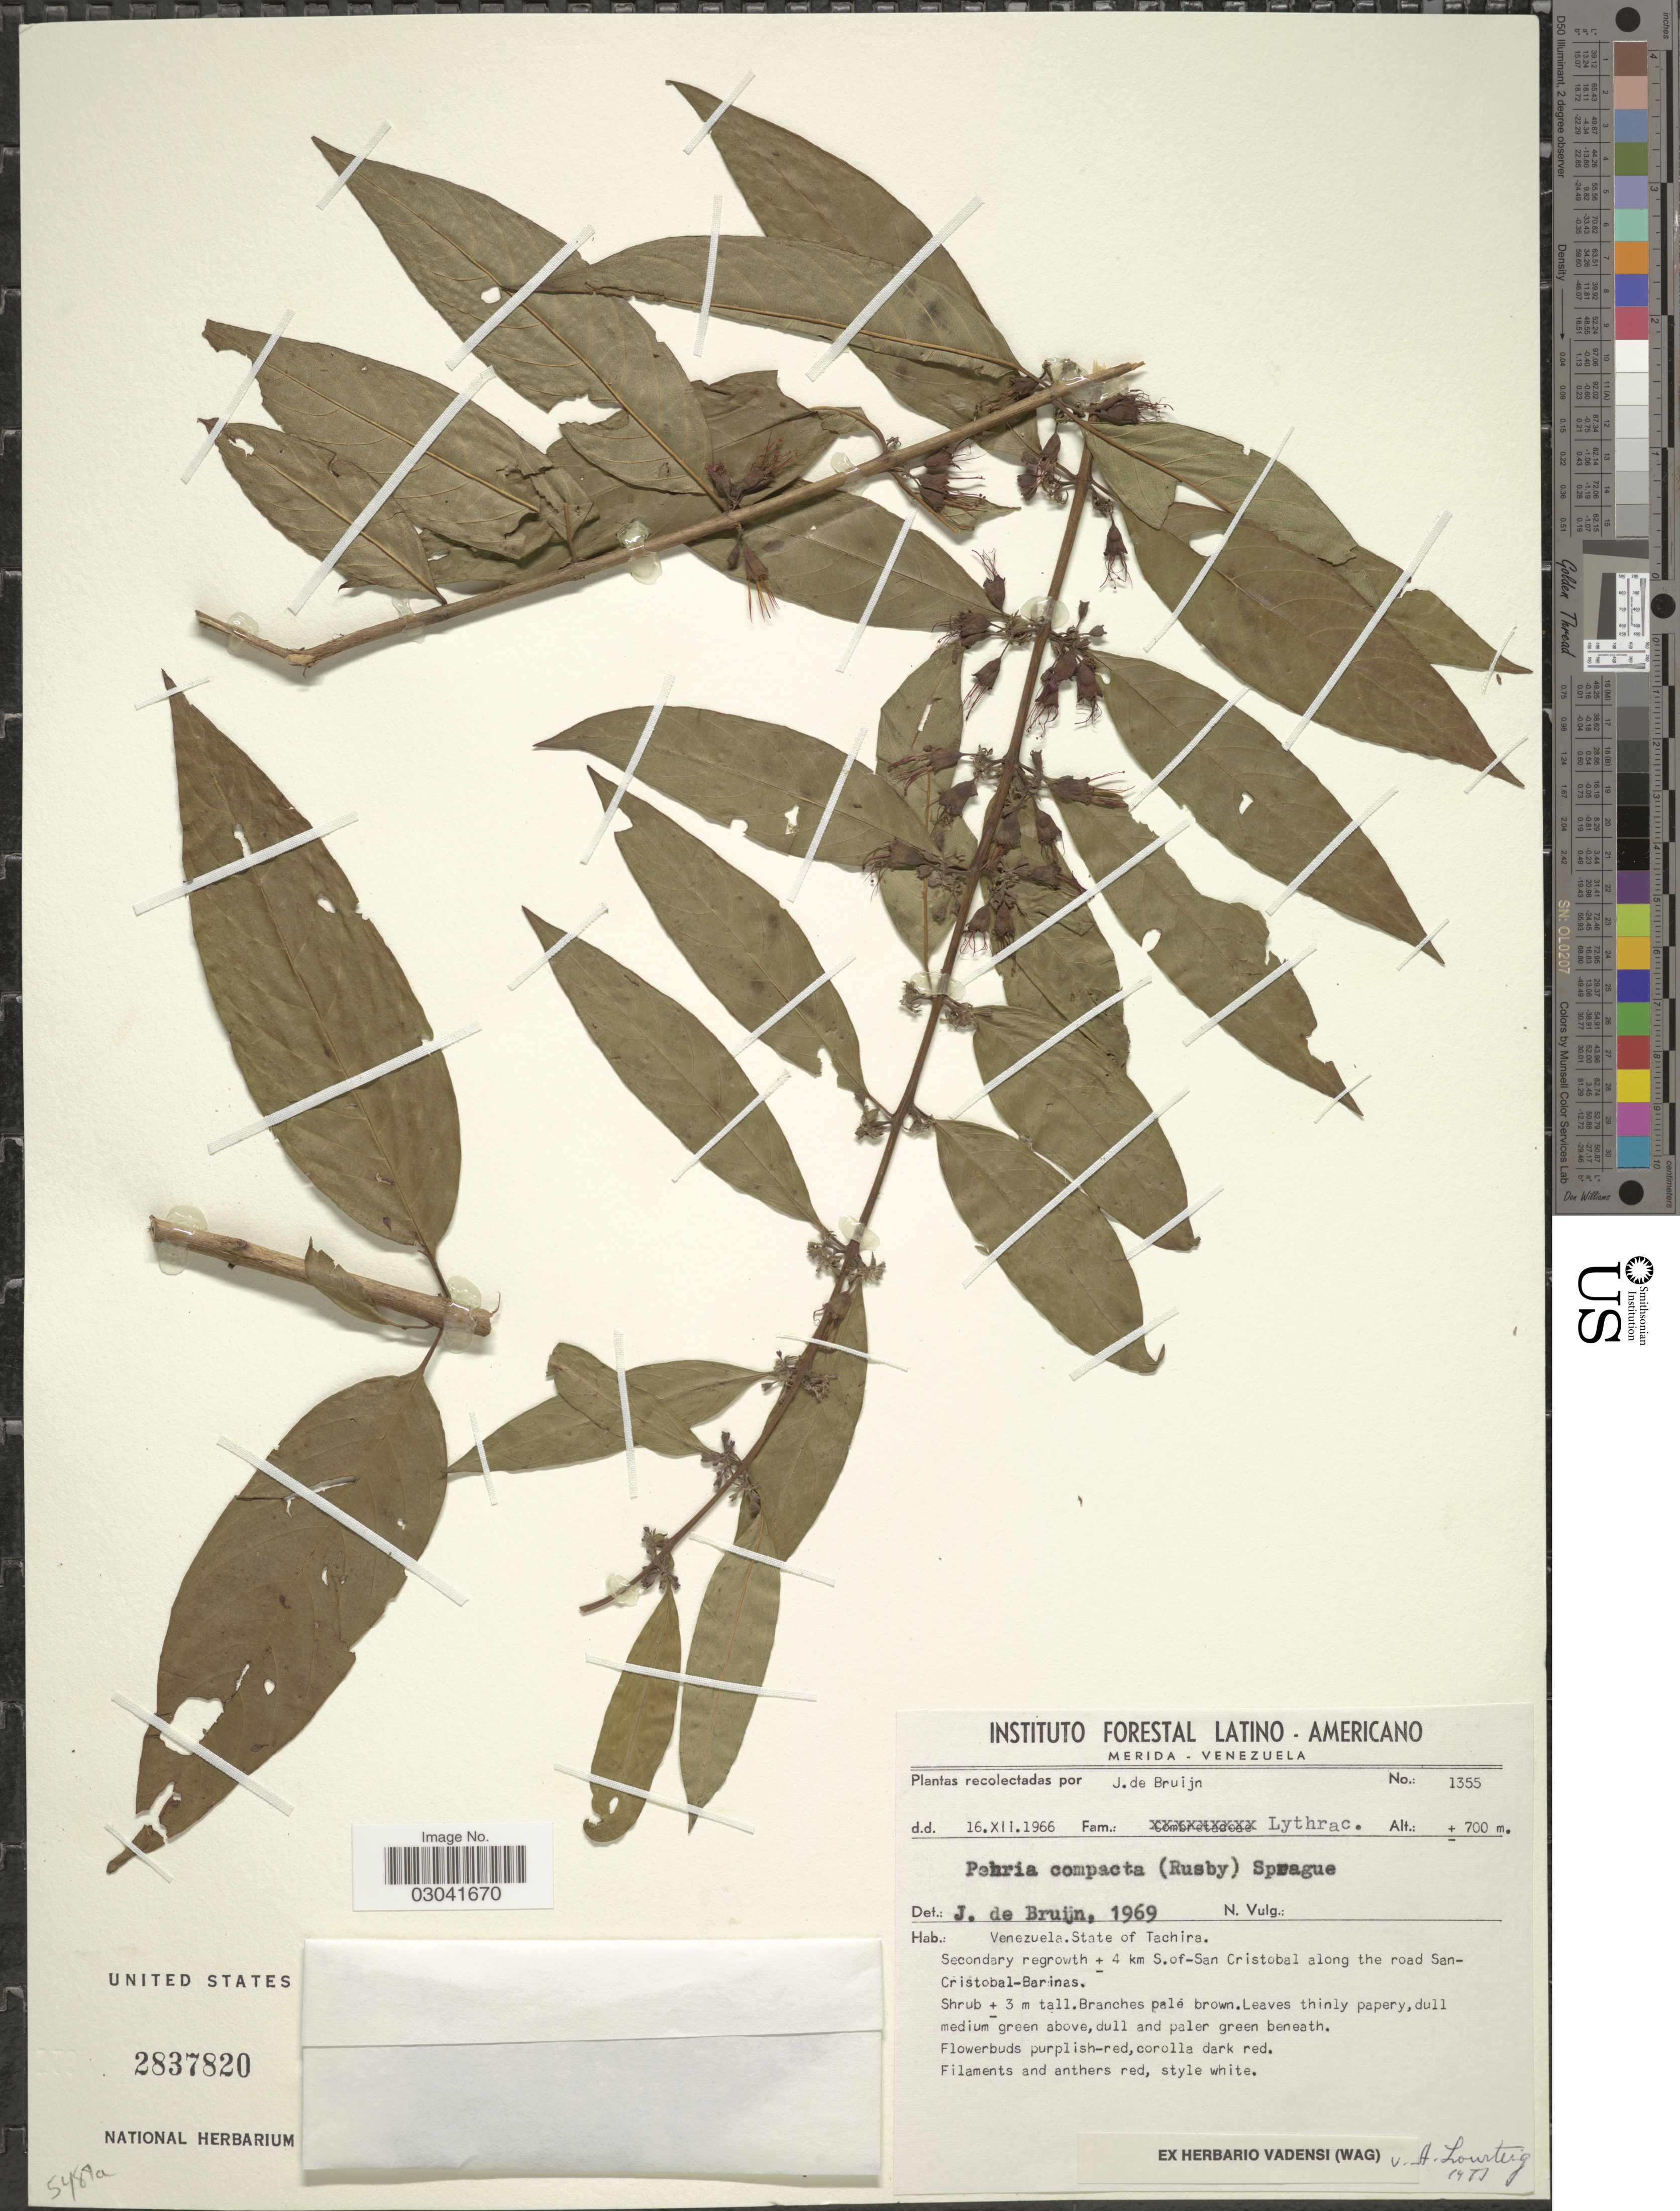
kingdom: Plantae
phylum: Tracheophyta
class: Magnoliopsida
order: Myrtales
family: Lythraceae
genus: Pehria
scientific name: Pehria compacta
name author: Sprague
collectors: J. Bruijn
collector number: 1355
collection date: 1966-12-16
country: Venezuela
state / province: Tachira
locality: Secondary regrowth ± 4 km S. of -San Cristobal along the road San Cristobal-Barinas.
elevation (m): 700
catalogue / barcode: US 2837820